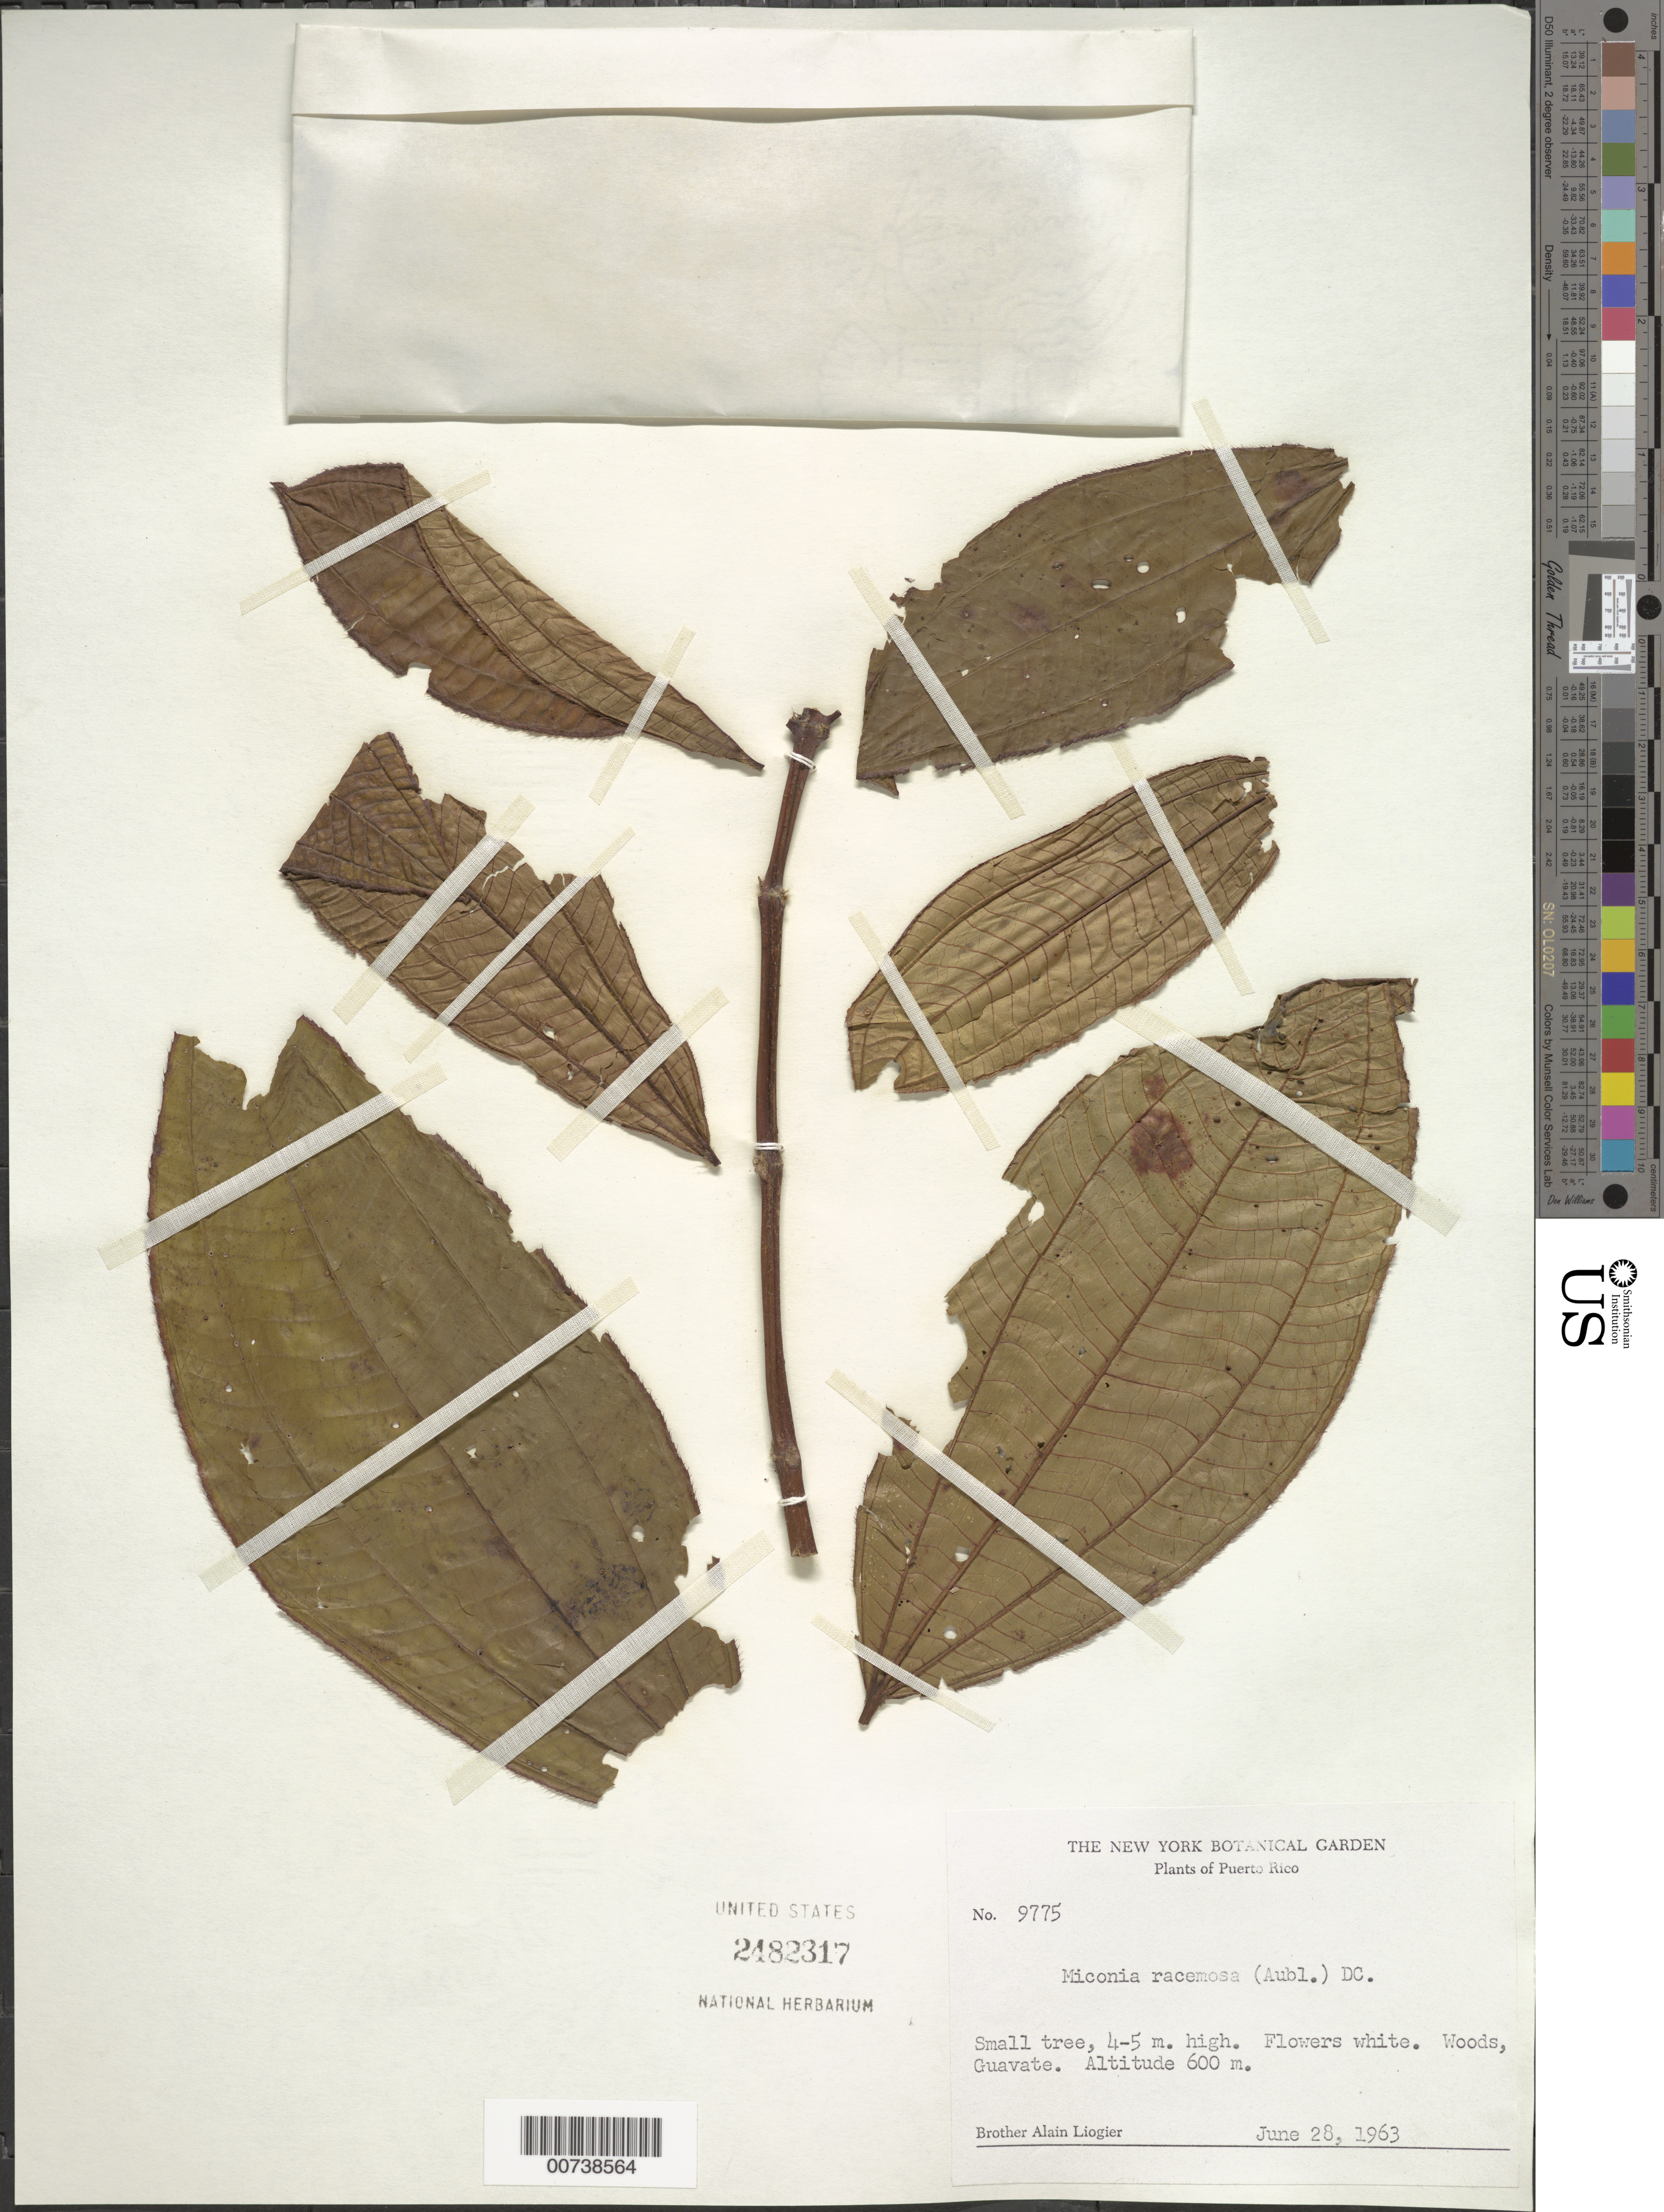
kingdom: Plantae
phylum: Tracheophyta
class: Magnoliopsida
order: Myrtales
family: Melastomataceae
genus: Miconia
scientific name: Miconia racemosa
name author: (Aubl.) DC.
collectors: A. H. Liogier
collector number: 9775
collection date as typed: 28 Jun 1963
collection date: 1963-06-28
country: Puerto Rico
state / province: Cayey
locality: Guavate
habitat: Woods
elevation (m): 600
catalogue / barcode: US 2482317